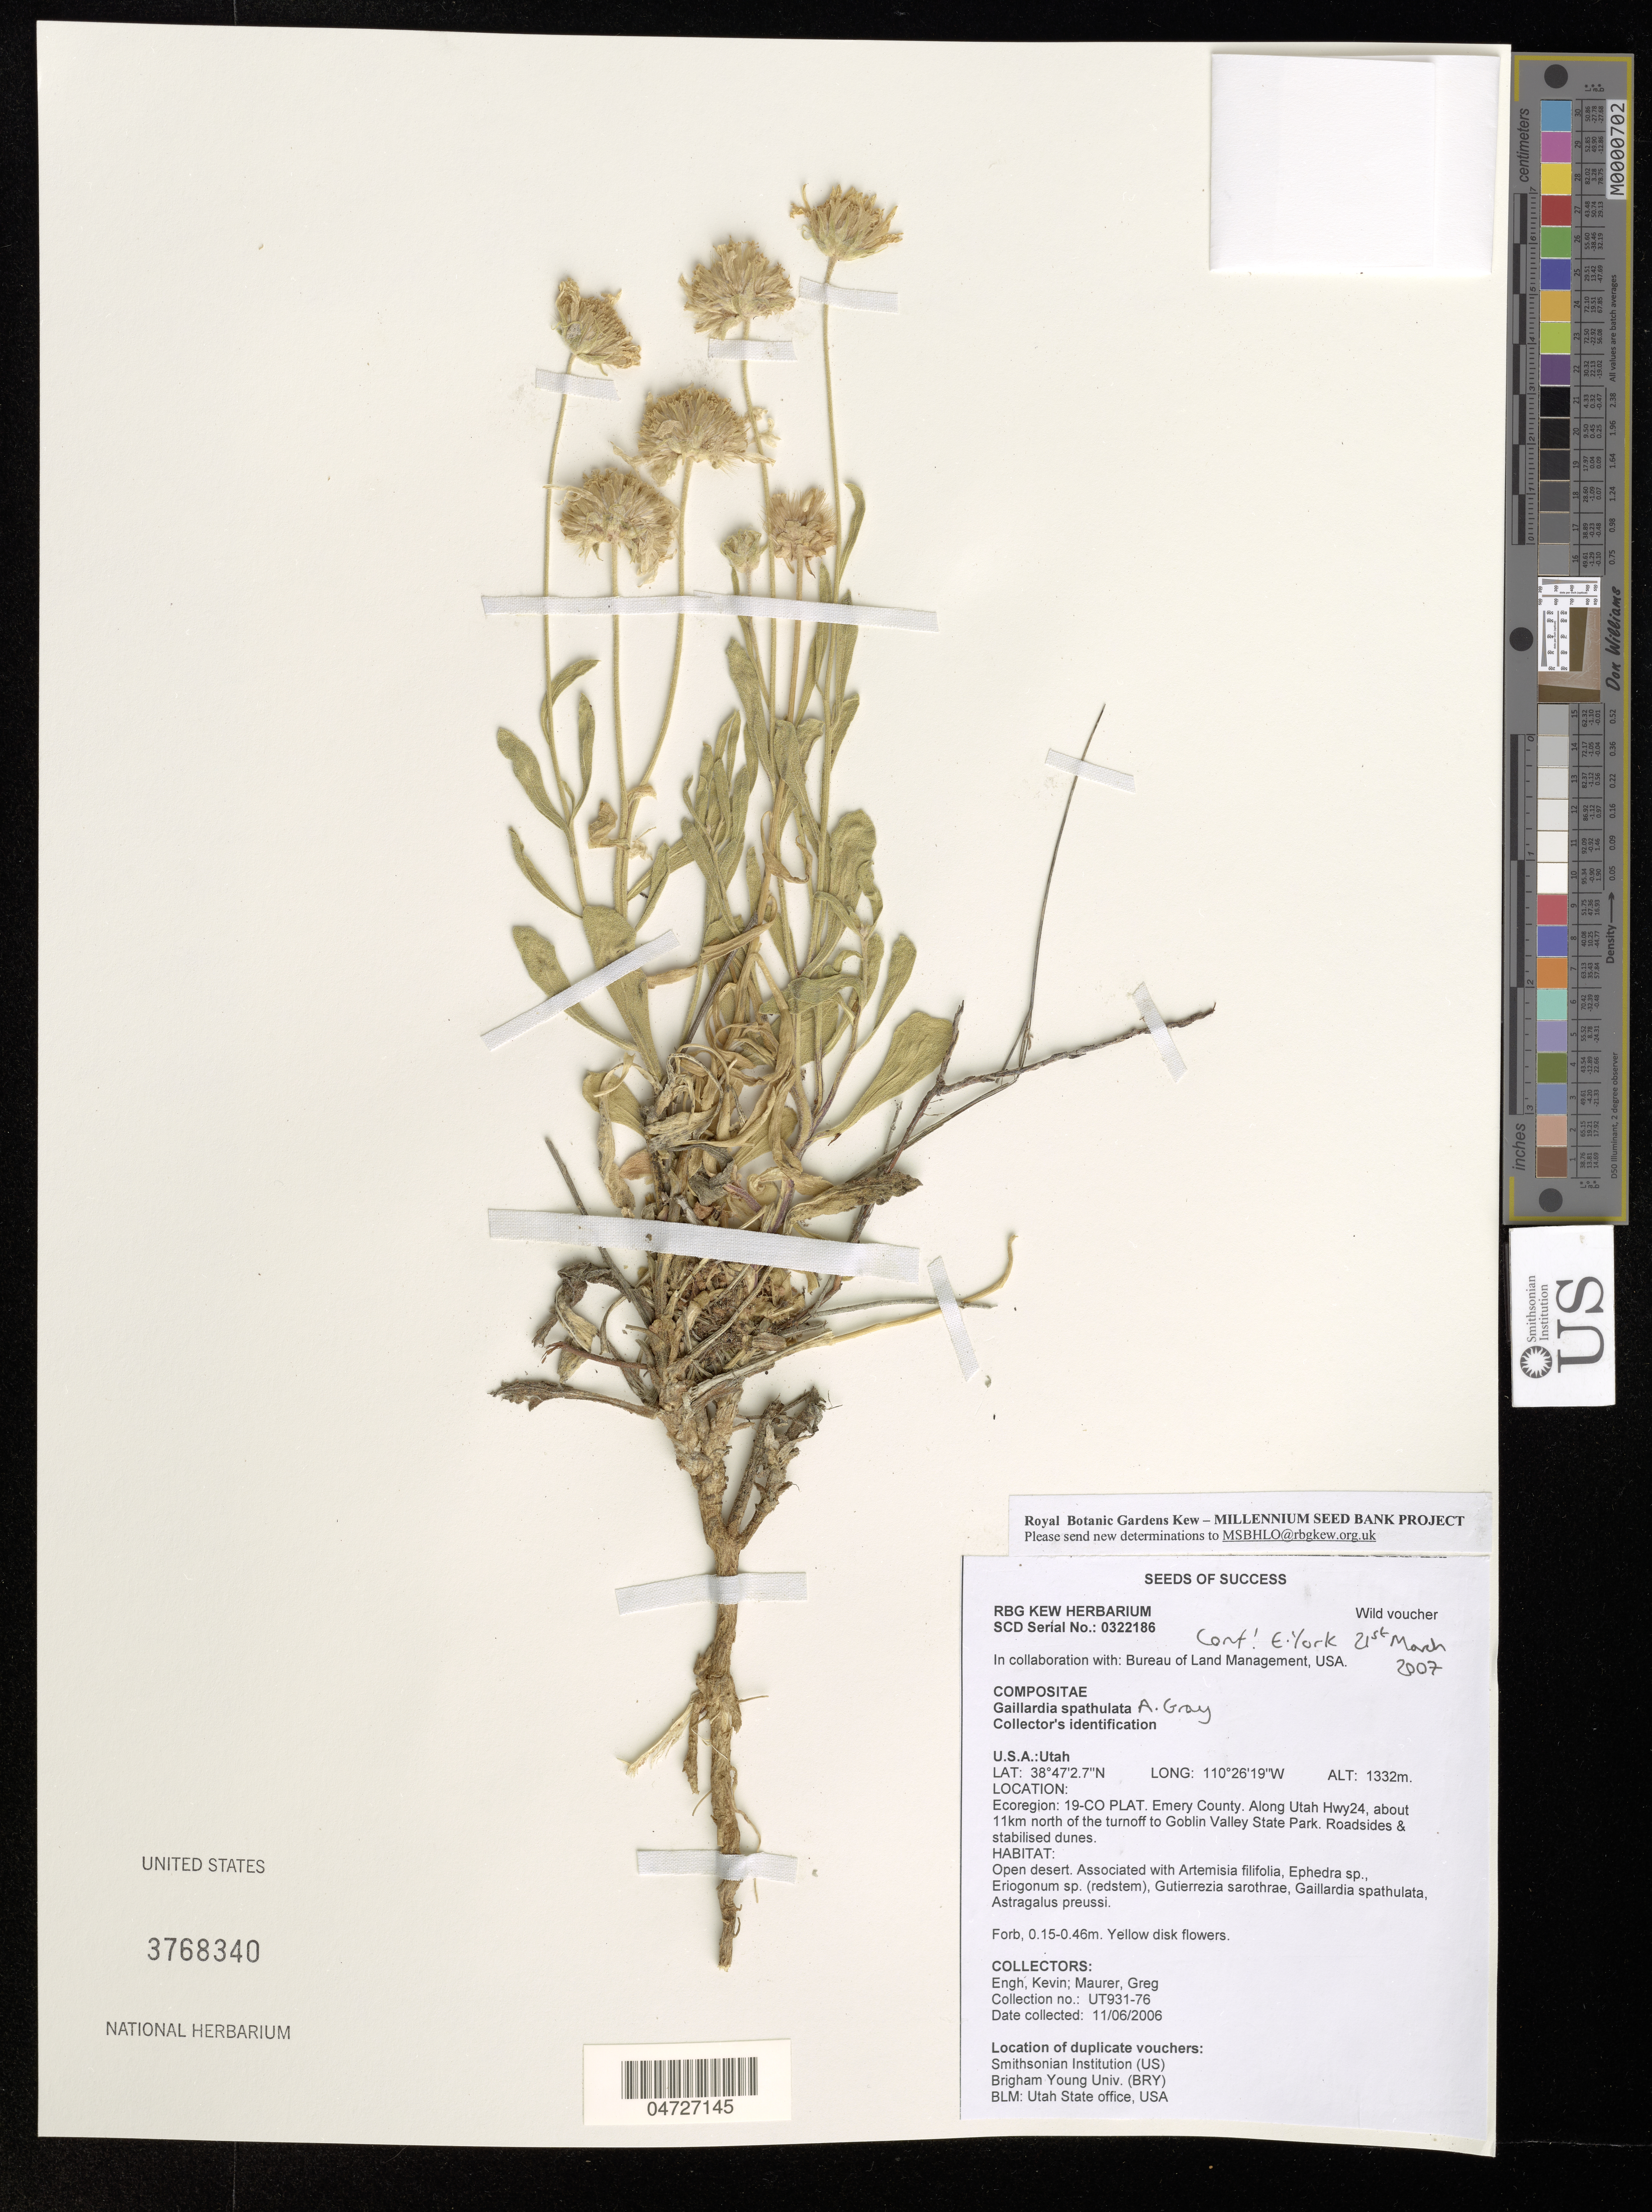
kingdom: Plantae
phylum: Tracheophyta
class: Magnoliopsida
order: Asterales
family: Asteraceae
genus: Gaillardia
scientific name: Gaillardia spathulata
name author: A. Gray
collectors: K. Engh & G. Maurer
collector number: UT931-76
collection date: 2006-06-11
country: United States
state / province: Utah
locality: Ecoregion: 19-CO PLAT. Emery County. Along Utah Hwy24, about 11km north of the turnoff to Goblin Valley State Park. Roadsides & stabilised dunes.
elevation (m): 1332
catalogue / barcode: US 3768340